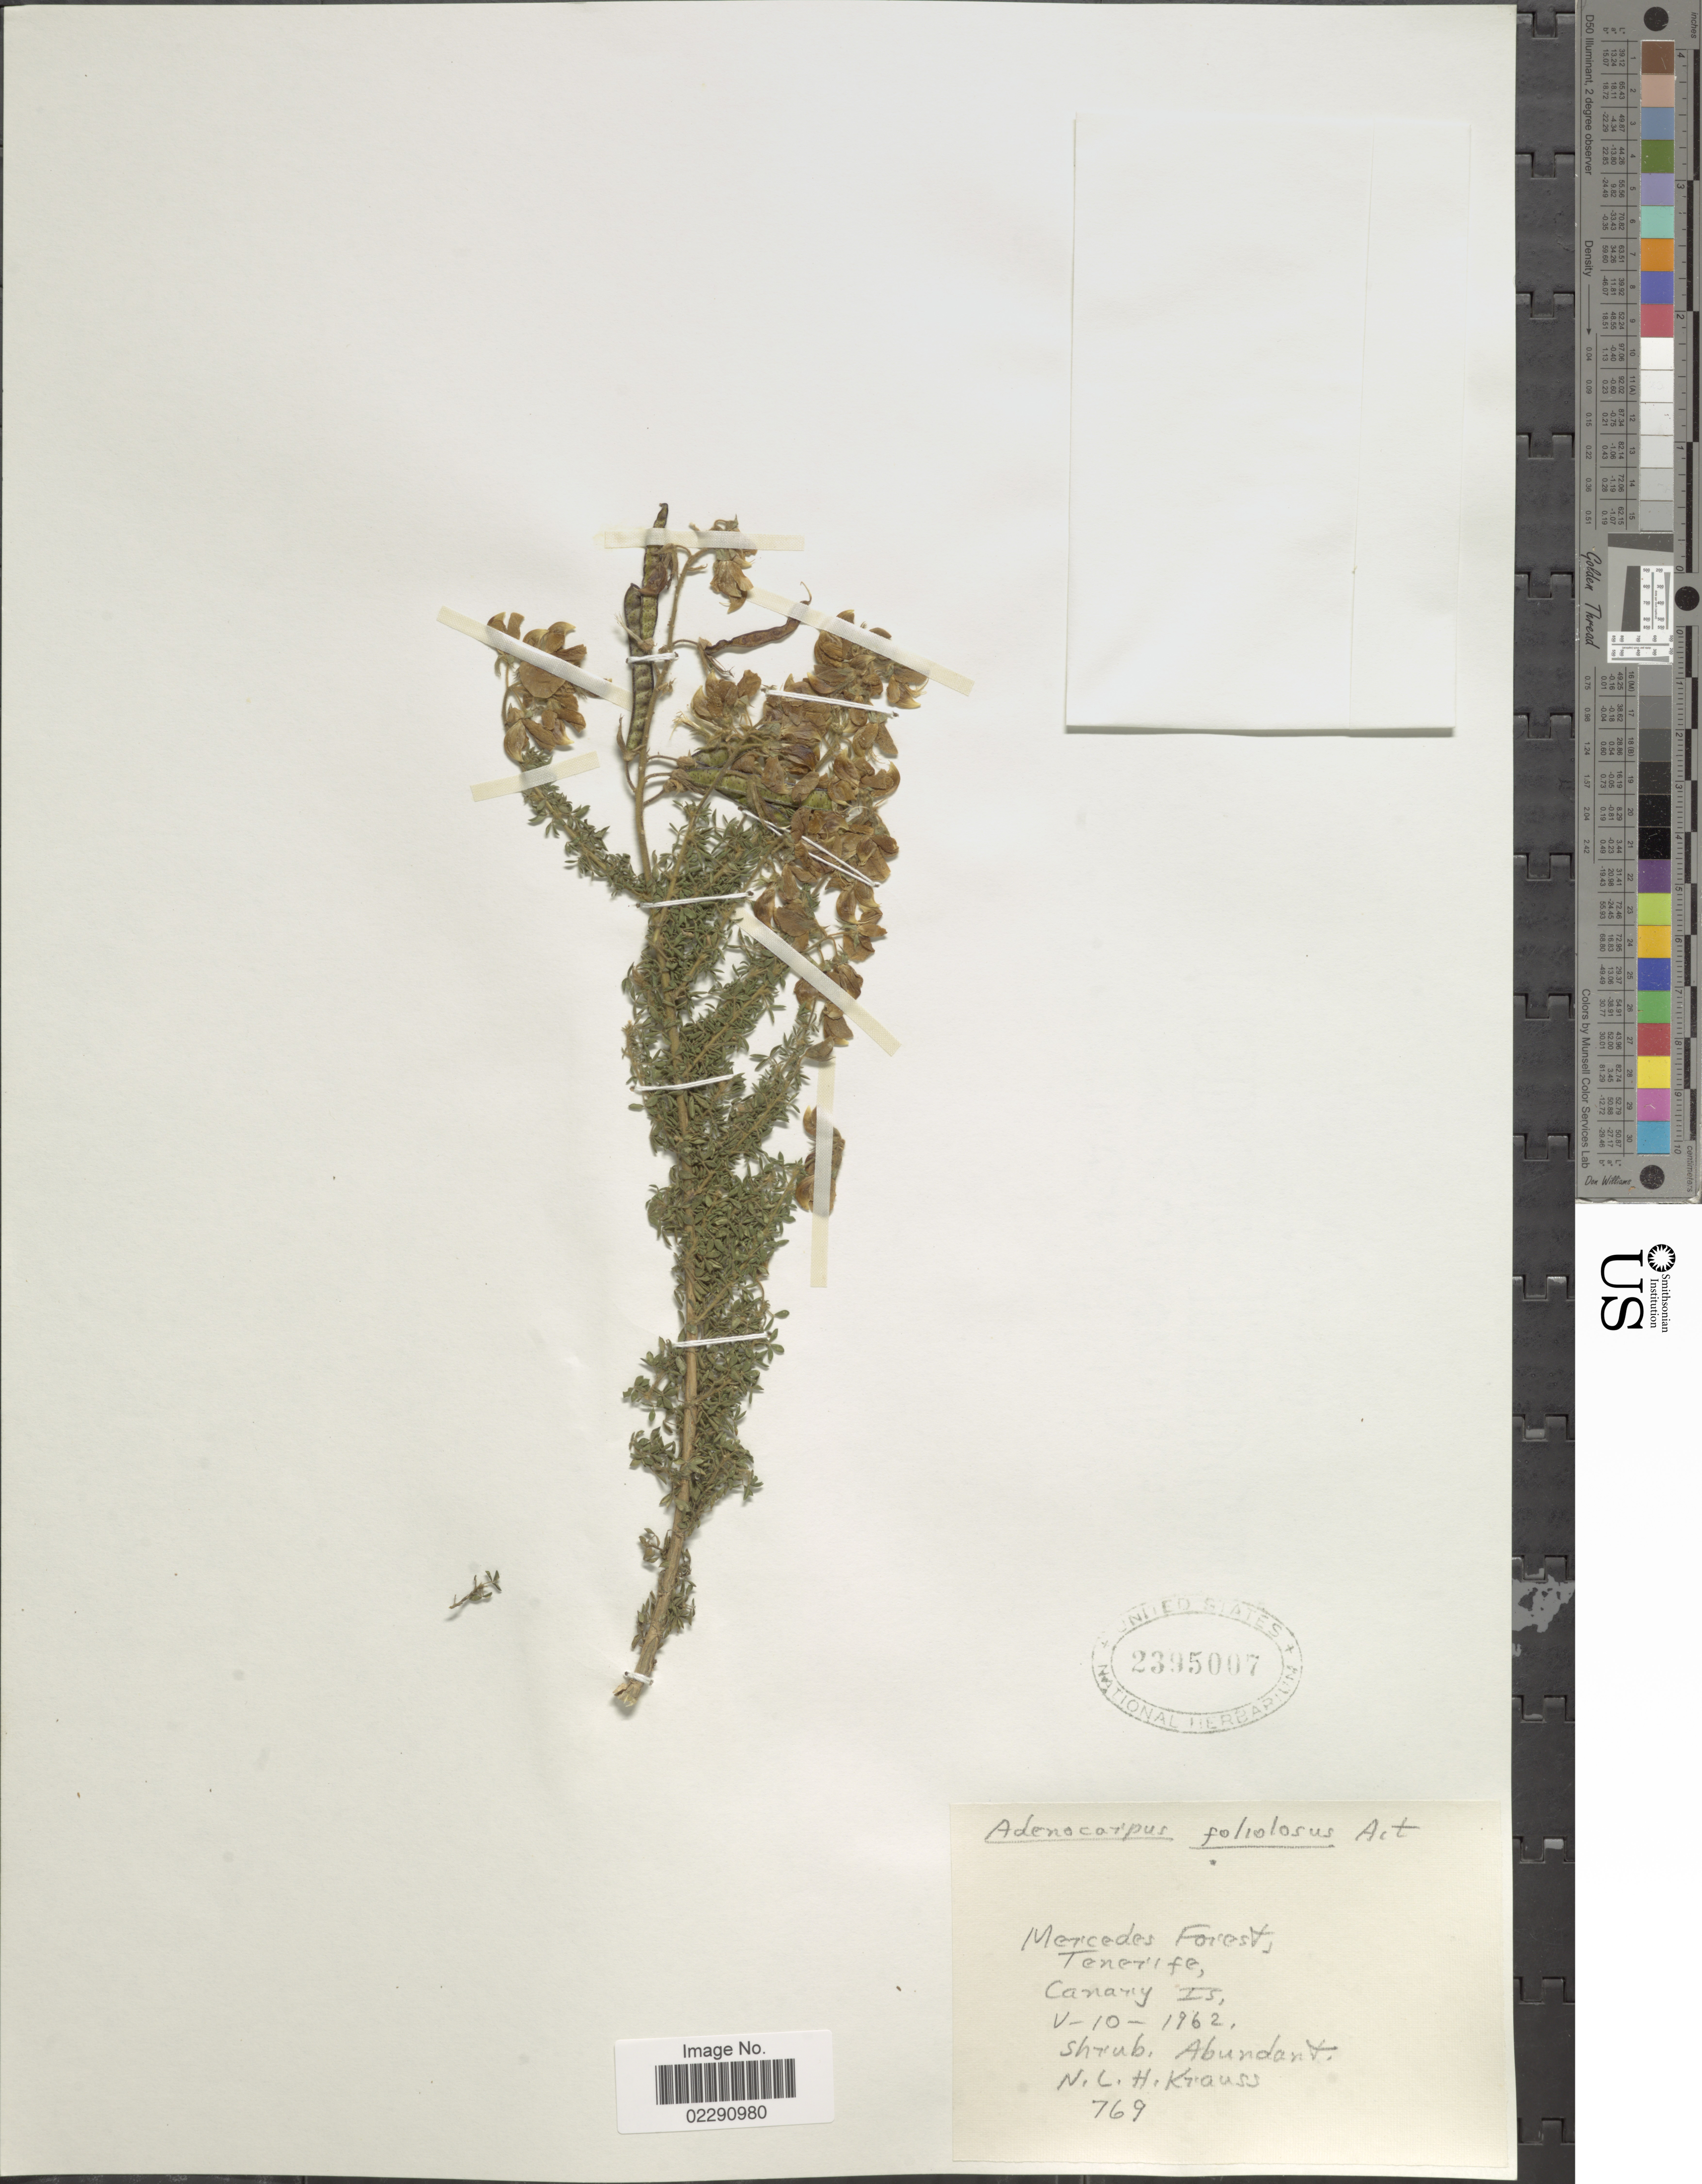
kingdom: Plantae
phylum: Tracheophyta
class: Magnoliopsida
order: Fabales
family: Fabaceae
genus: Adenocarpus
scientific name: Adenocarpus foliolosus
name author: DC.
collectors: N. Krauss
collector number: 769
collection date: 1962-05-10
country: Spain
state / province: Canarias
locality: Mercedes Forest, Tenerife, Canary Is.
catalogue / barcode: US 2395007